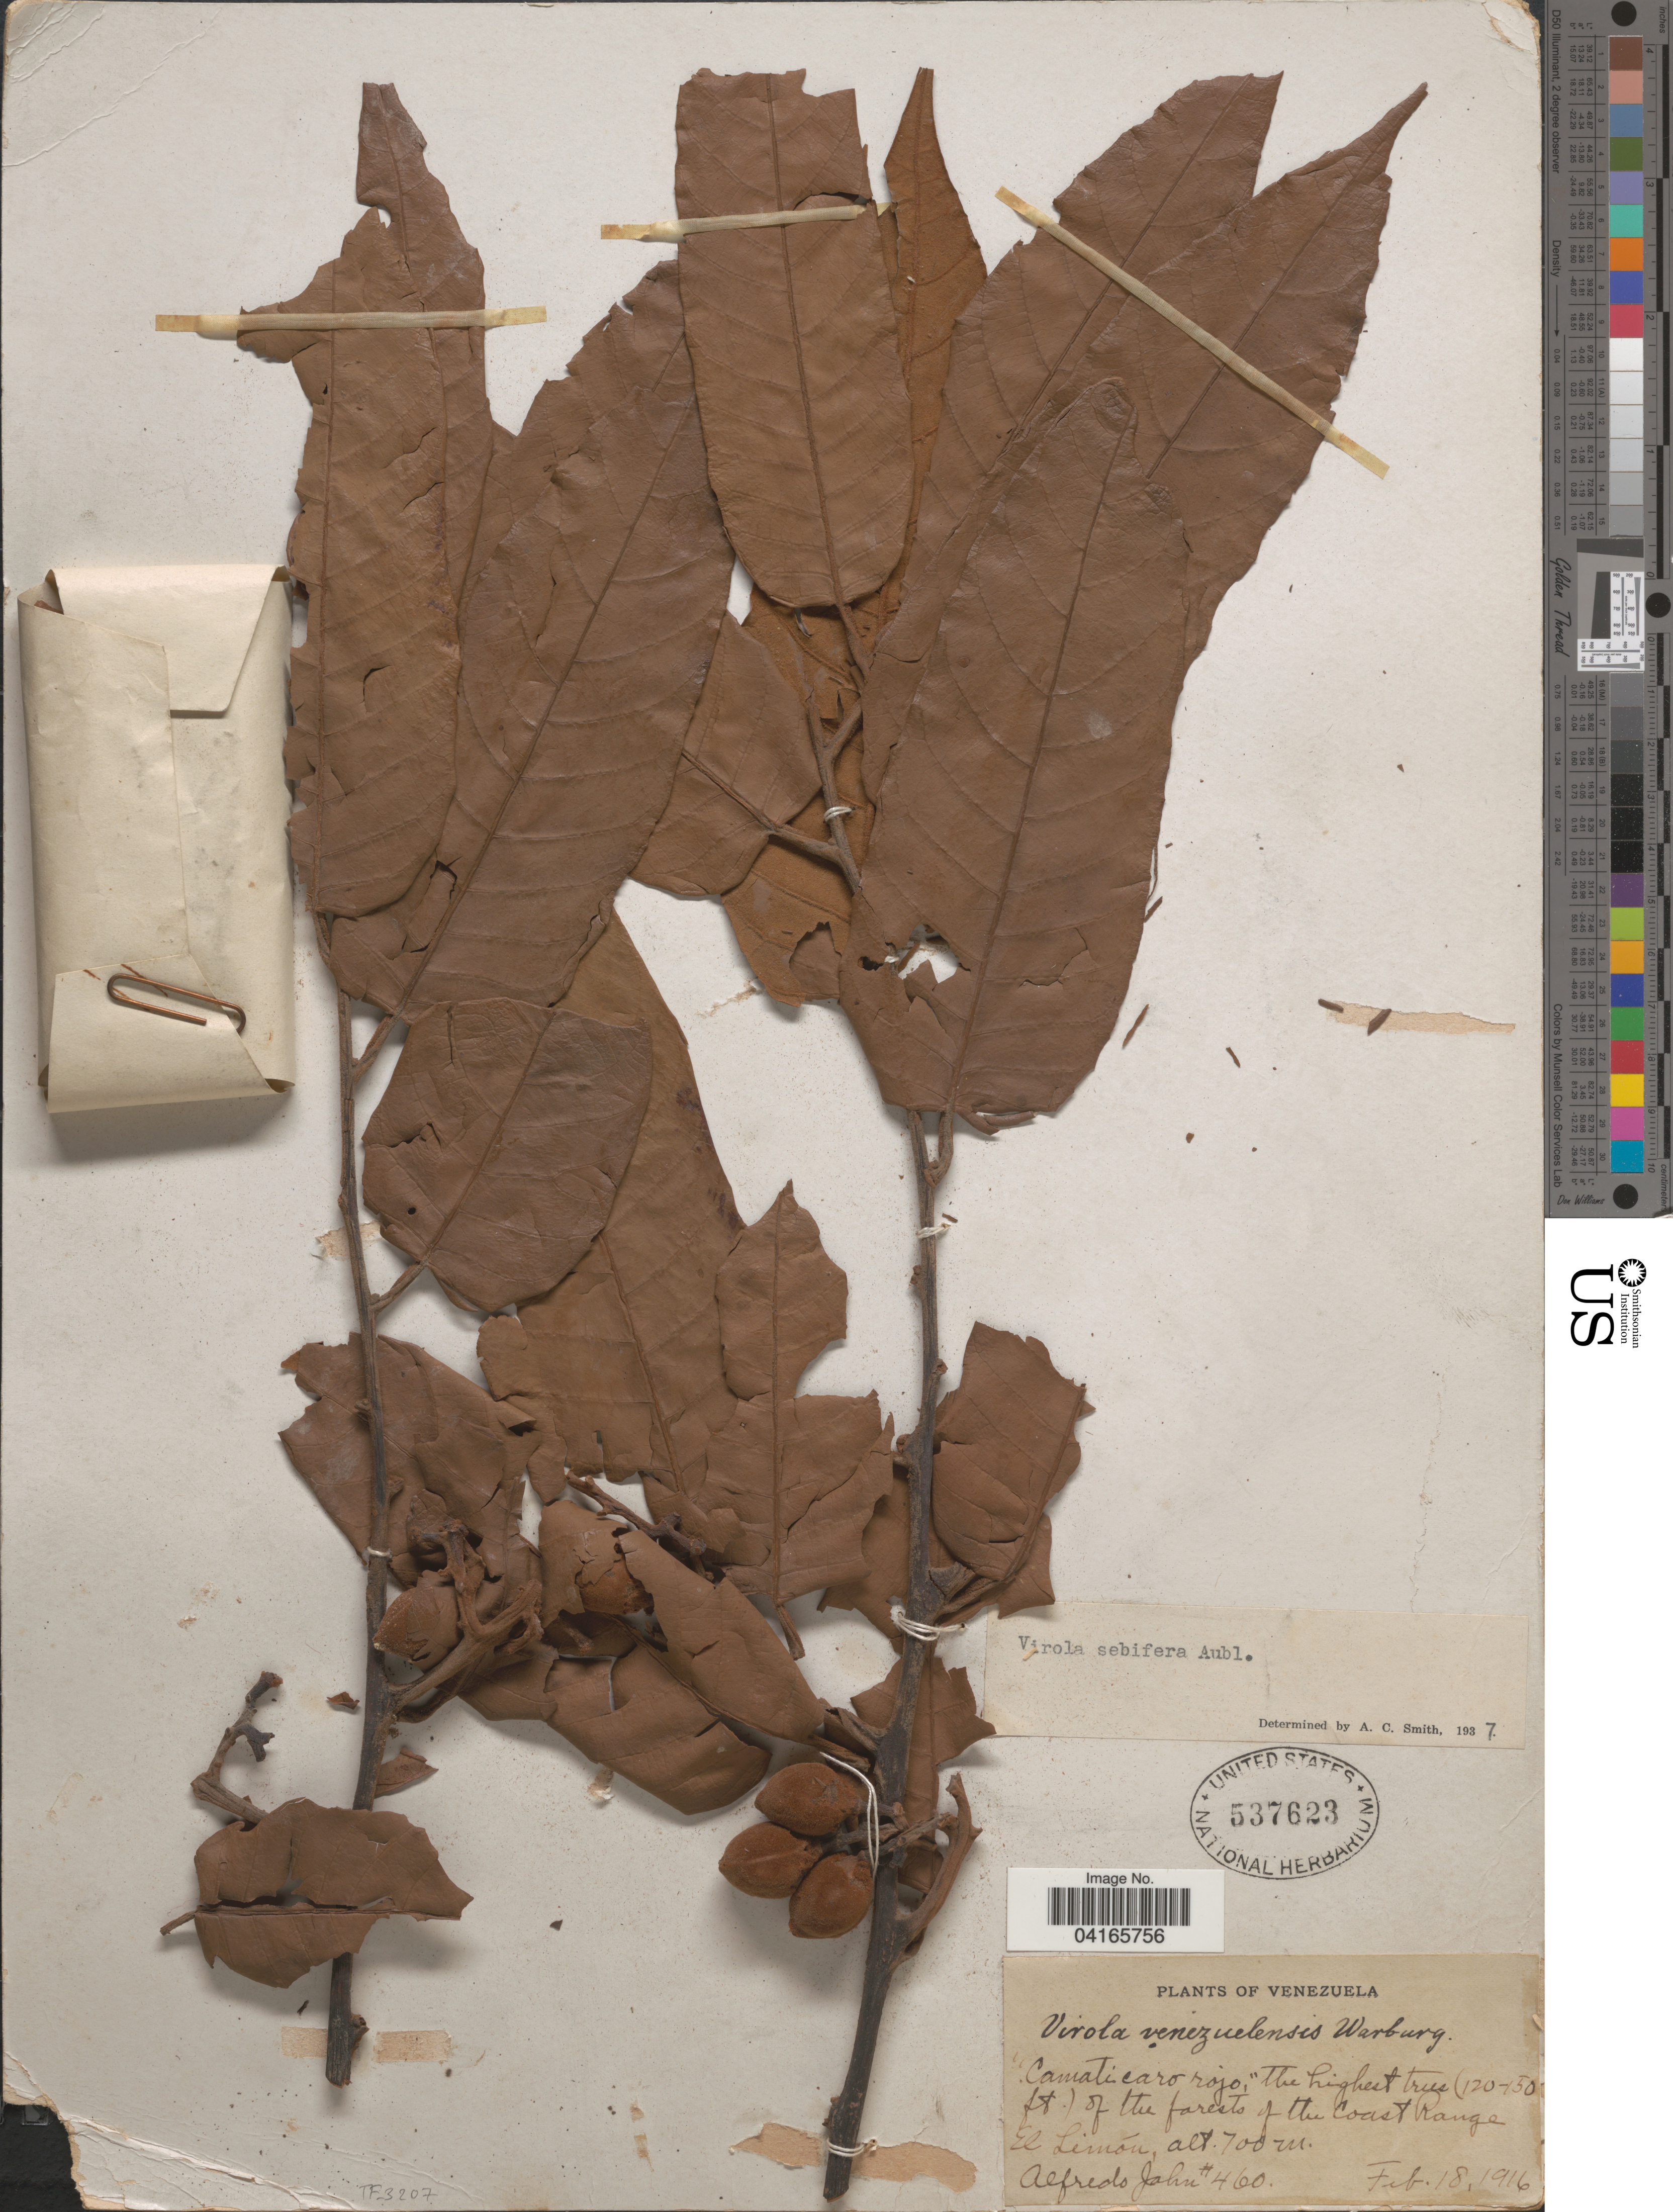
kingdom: Plantae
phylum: Tracheophyta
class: Magnoliopsida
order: Magnoliales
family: Myristicaceae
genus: Virola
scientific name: Virola sebifera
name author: Aubl.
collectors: A. Jahn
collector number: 460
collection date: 1916-02-18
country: Venezuela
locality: The forest of the coast range. El Limón.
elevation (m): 700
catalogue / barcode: US 537623